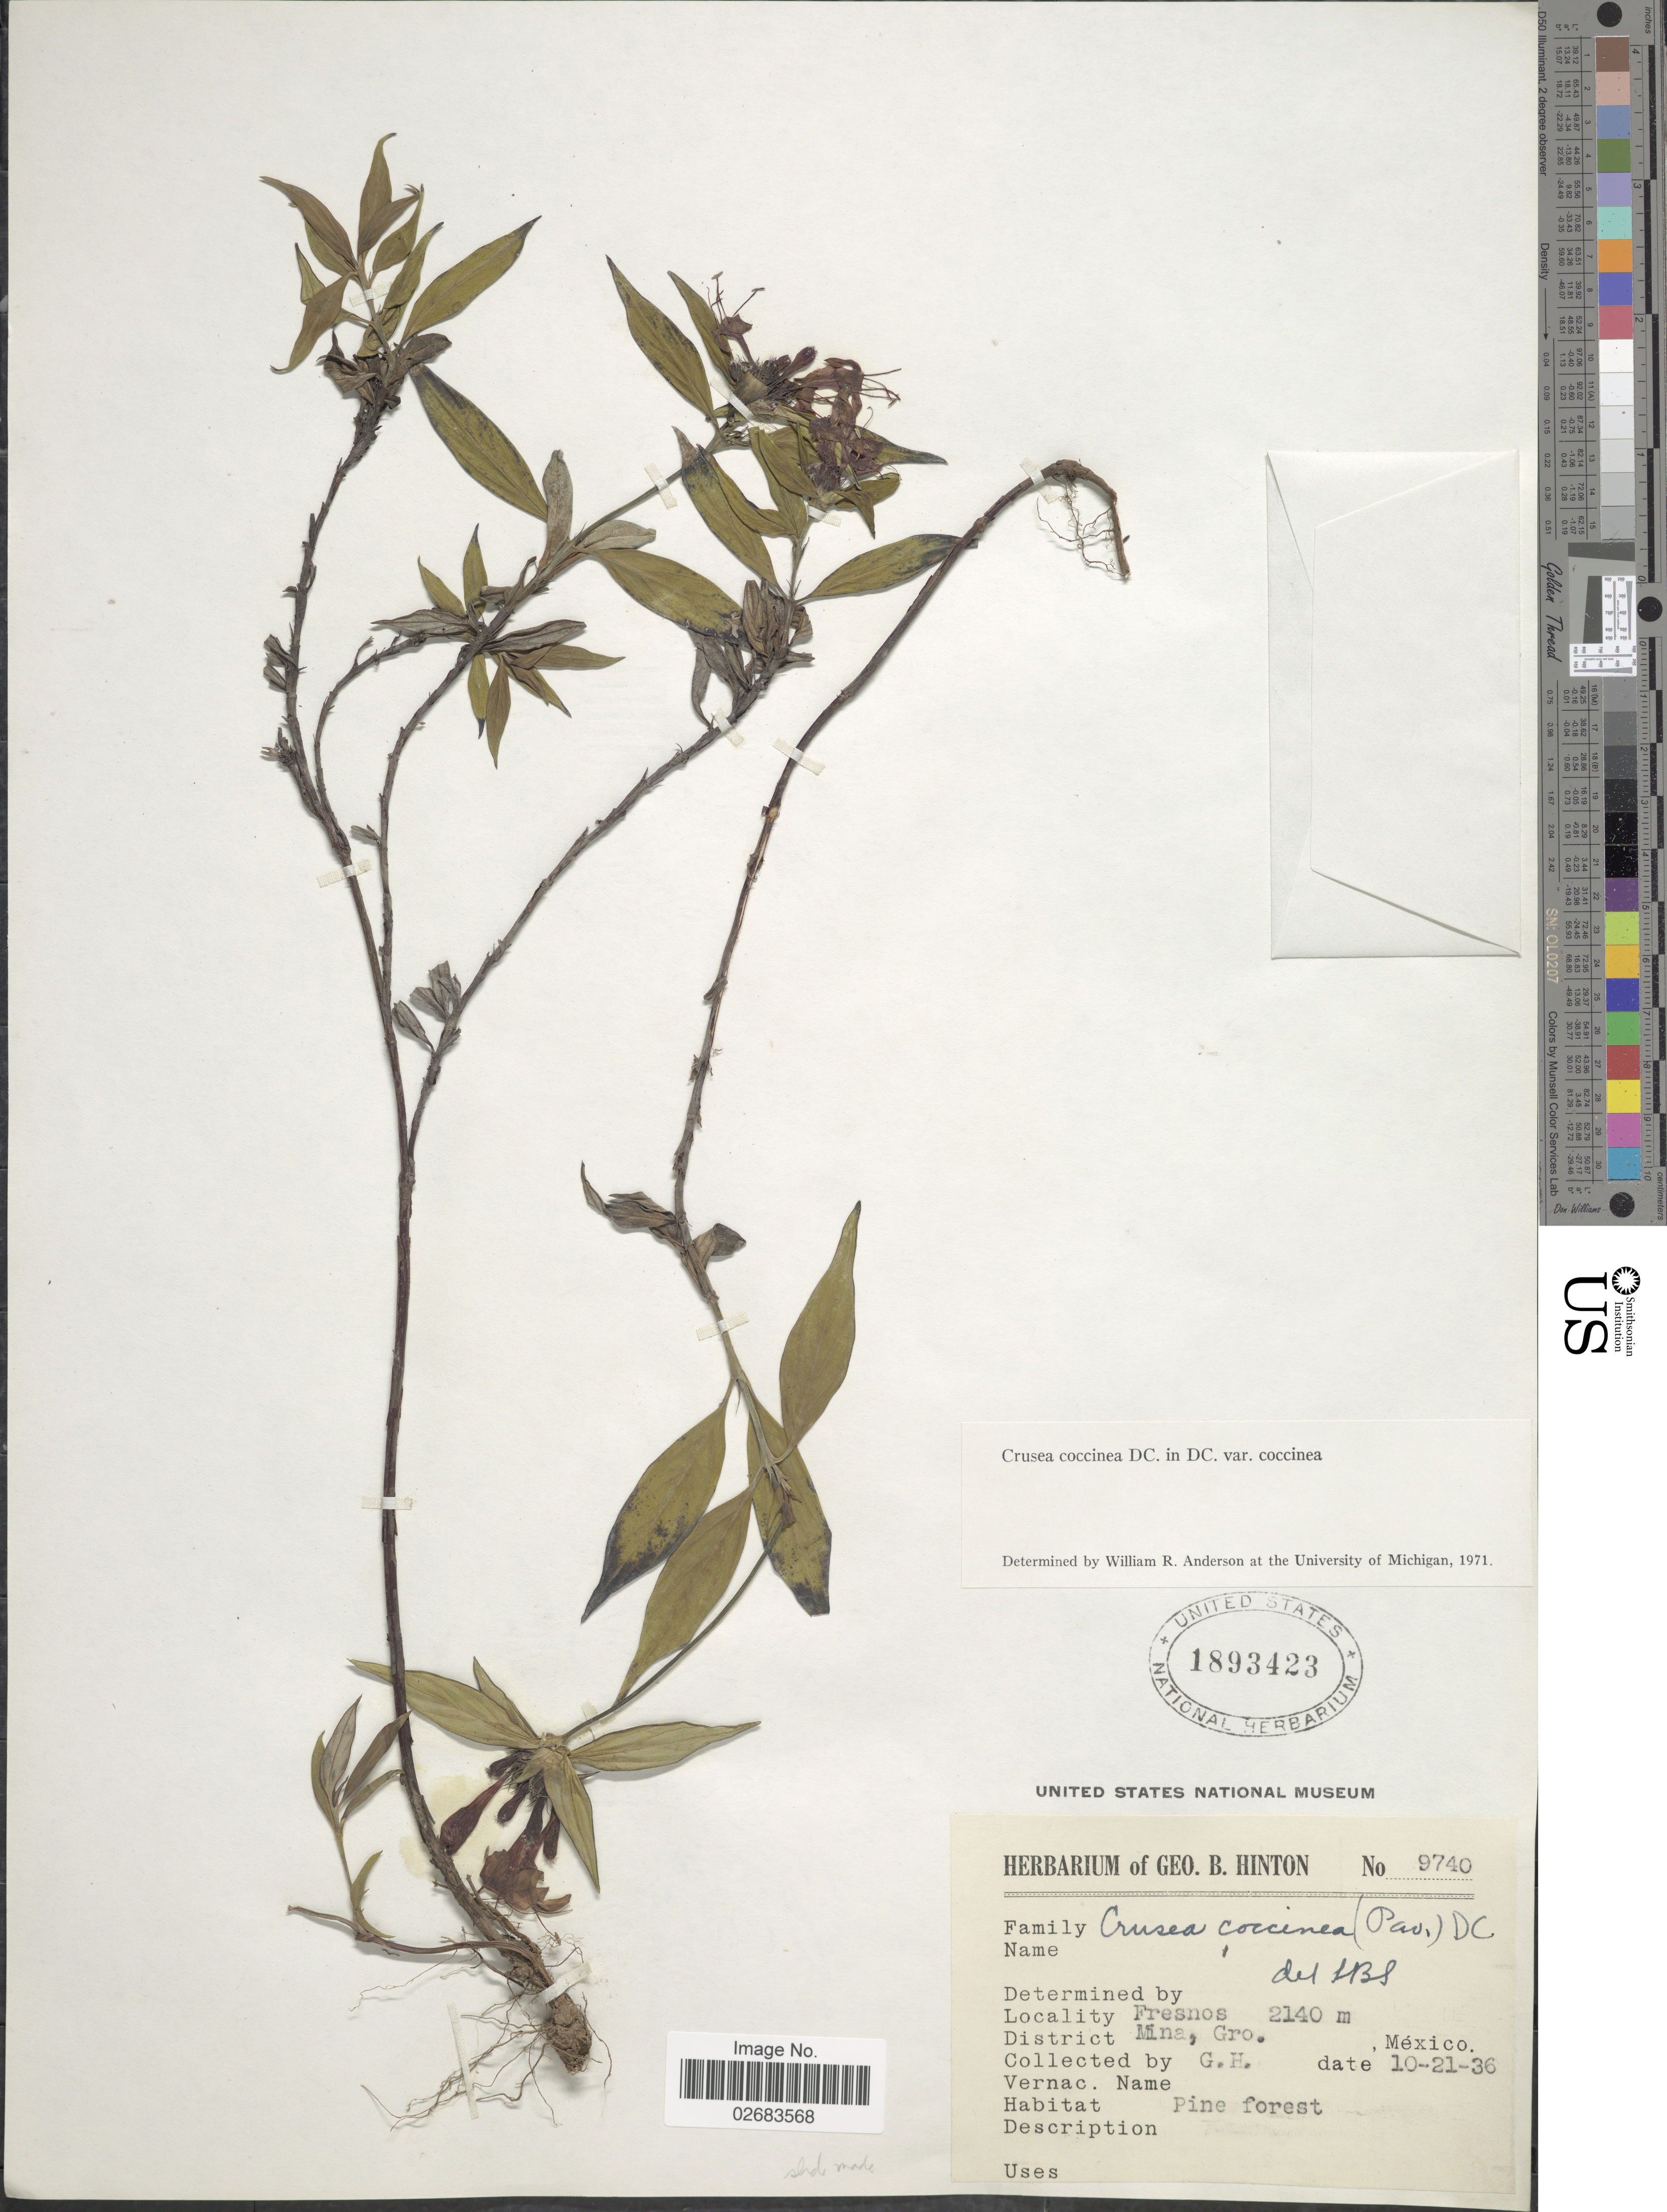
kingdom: Plantae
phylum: Tracheophyta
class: Magnoliopsida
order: Gentianales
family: Rubiaceae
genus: Crusea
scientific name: Crusea coccinea var. coccinea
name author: DC.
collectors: G. B. Hinton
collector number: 9740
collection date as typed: Transcribed d/m/y: 21/10/36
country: Mexico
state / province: Guerrero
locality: Fresnos. District Mina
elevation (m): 2140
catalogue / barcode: US 1893423